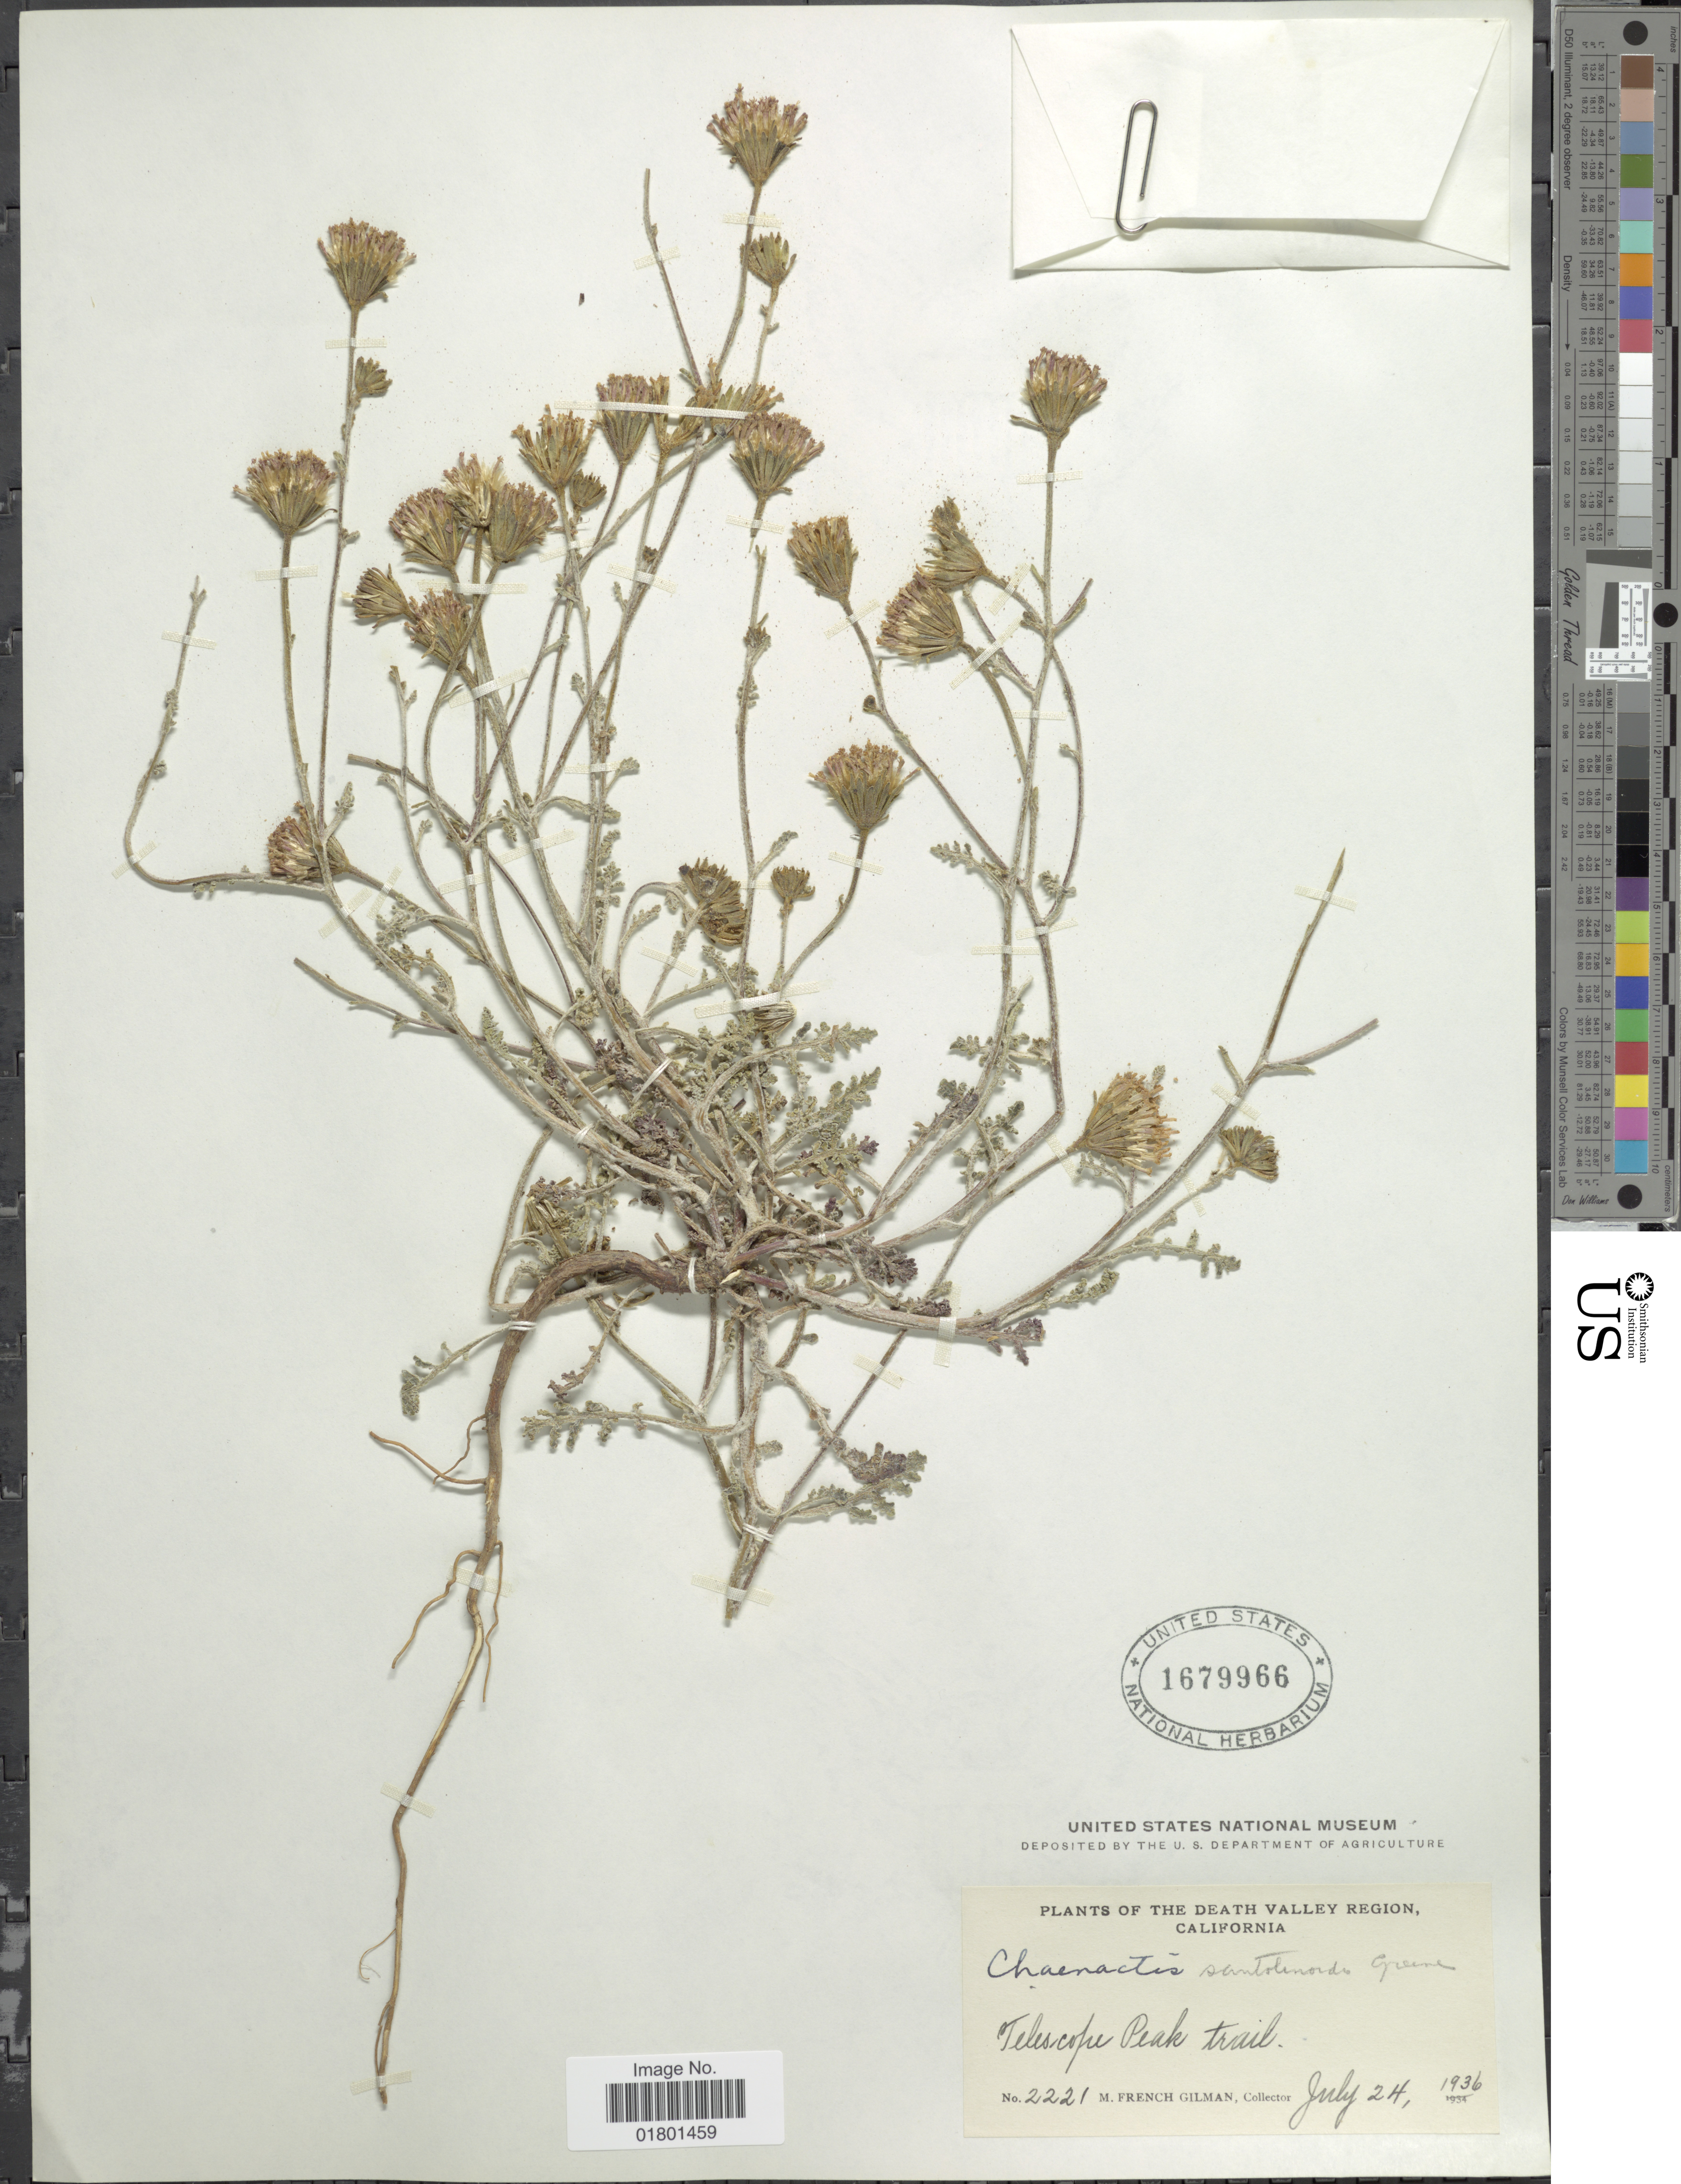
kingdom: Plantae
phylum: Tracheophyta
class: Magnoliopsida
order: Asterales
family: Asteraceae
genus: Chaenactis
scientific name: Chaenactis santolinoides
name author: Greene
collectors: M. F. Gilman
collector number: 2221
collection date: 1936-07-24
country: United States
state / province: California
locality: The Death Valley Region, Telescope Peak trail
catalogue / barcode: US 1679966